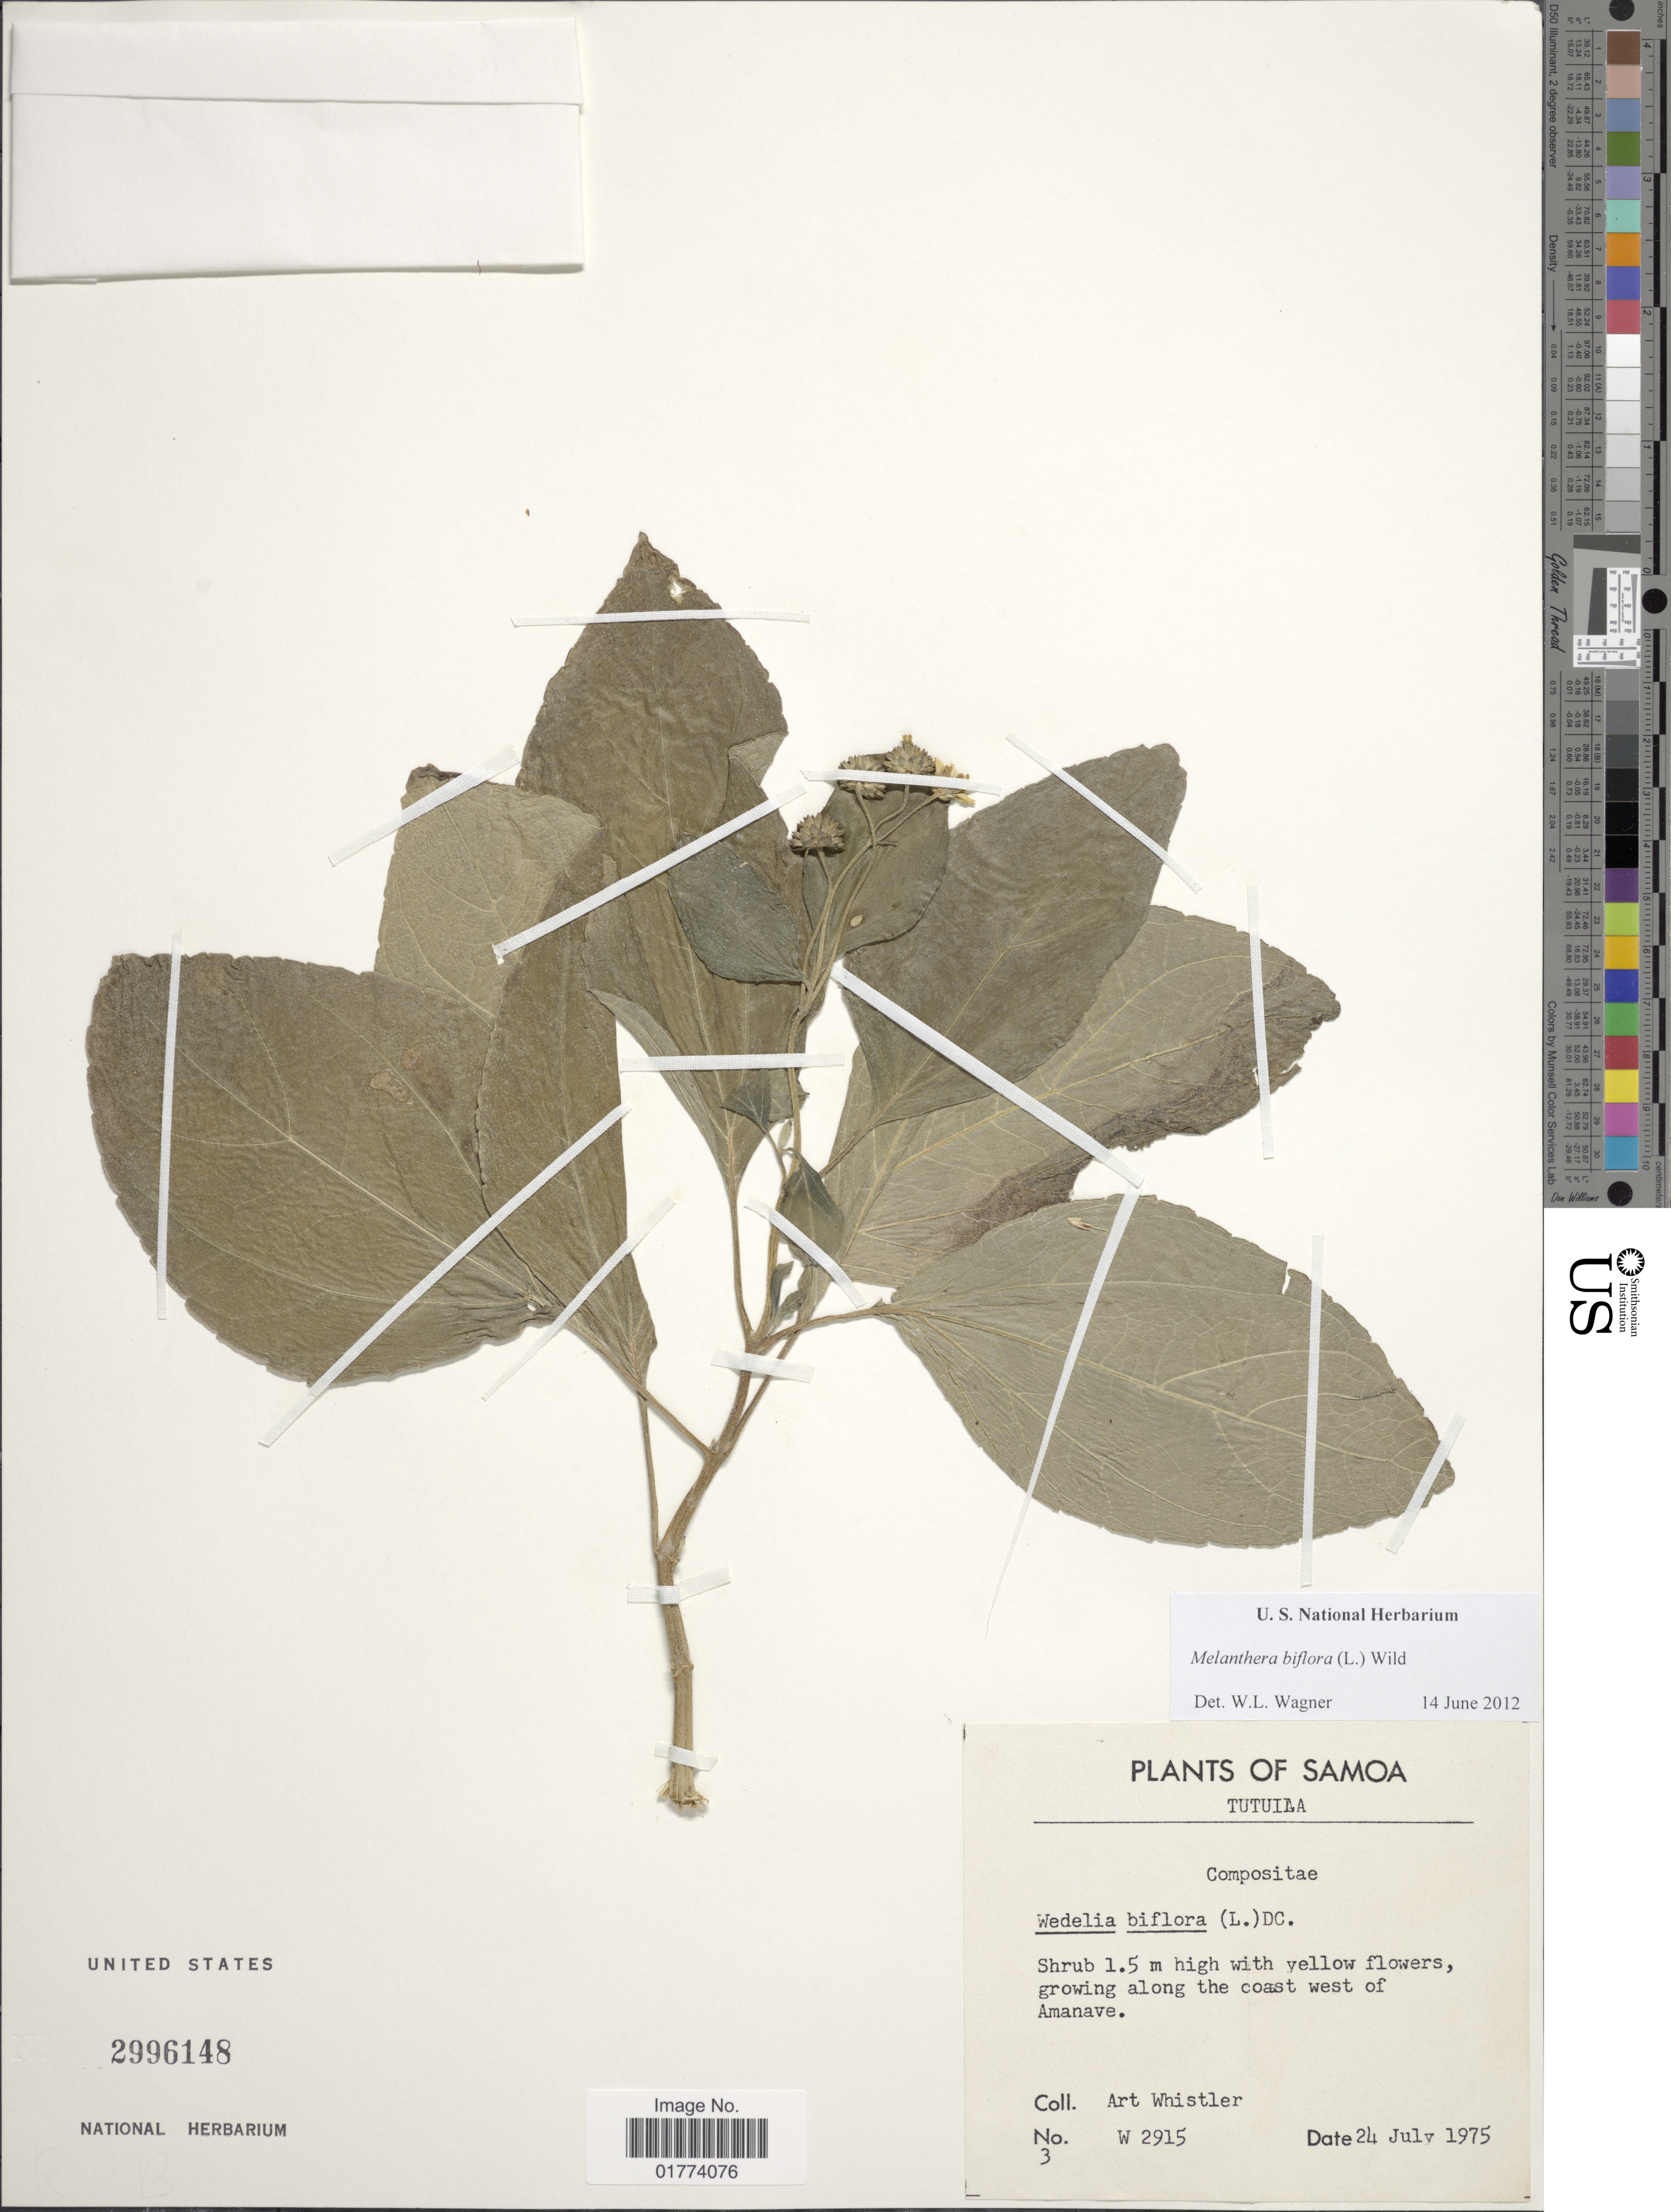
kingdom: Plantae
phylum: Tracheophyta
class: Magnoliopsida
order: Asterales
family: Asteraceae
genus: Wollastonia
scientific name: Wollastonia biflora var. biflora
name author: (L.) DC.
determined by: Wagner, W. L., (BOT), Smithsonian Institution - National Museum of Natural History (UNITED STATES)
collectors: A. Whistler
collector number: W2915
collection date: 1975-07-24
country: American Samoa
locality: Samoa, Tutuima, along the coast west of Amanave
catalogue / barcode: US 2996148